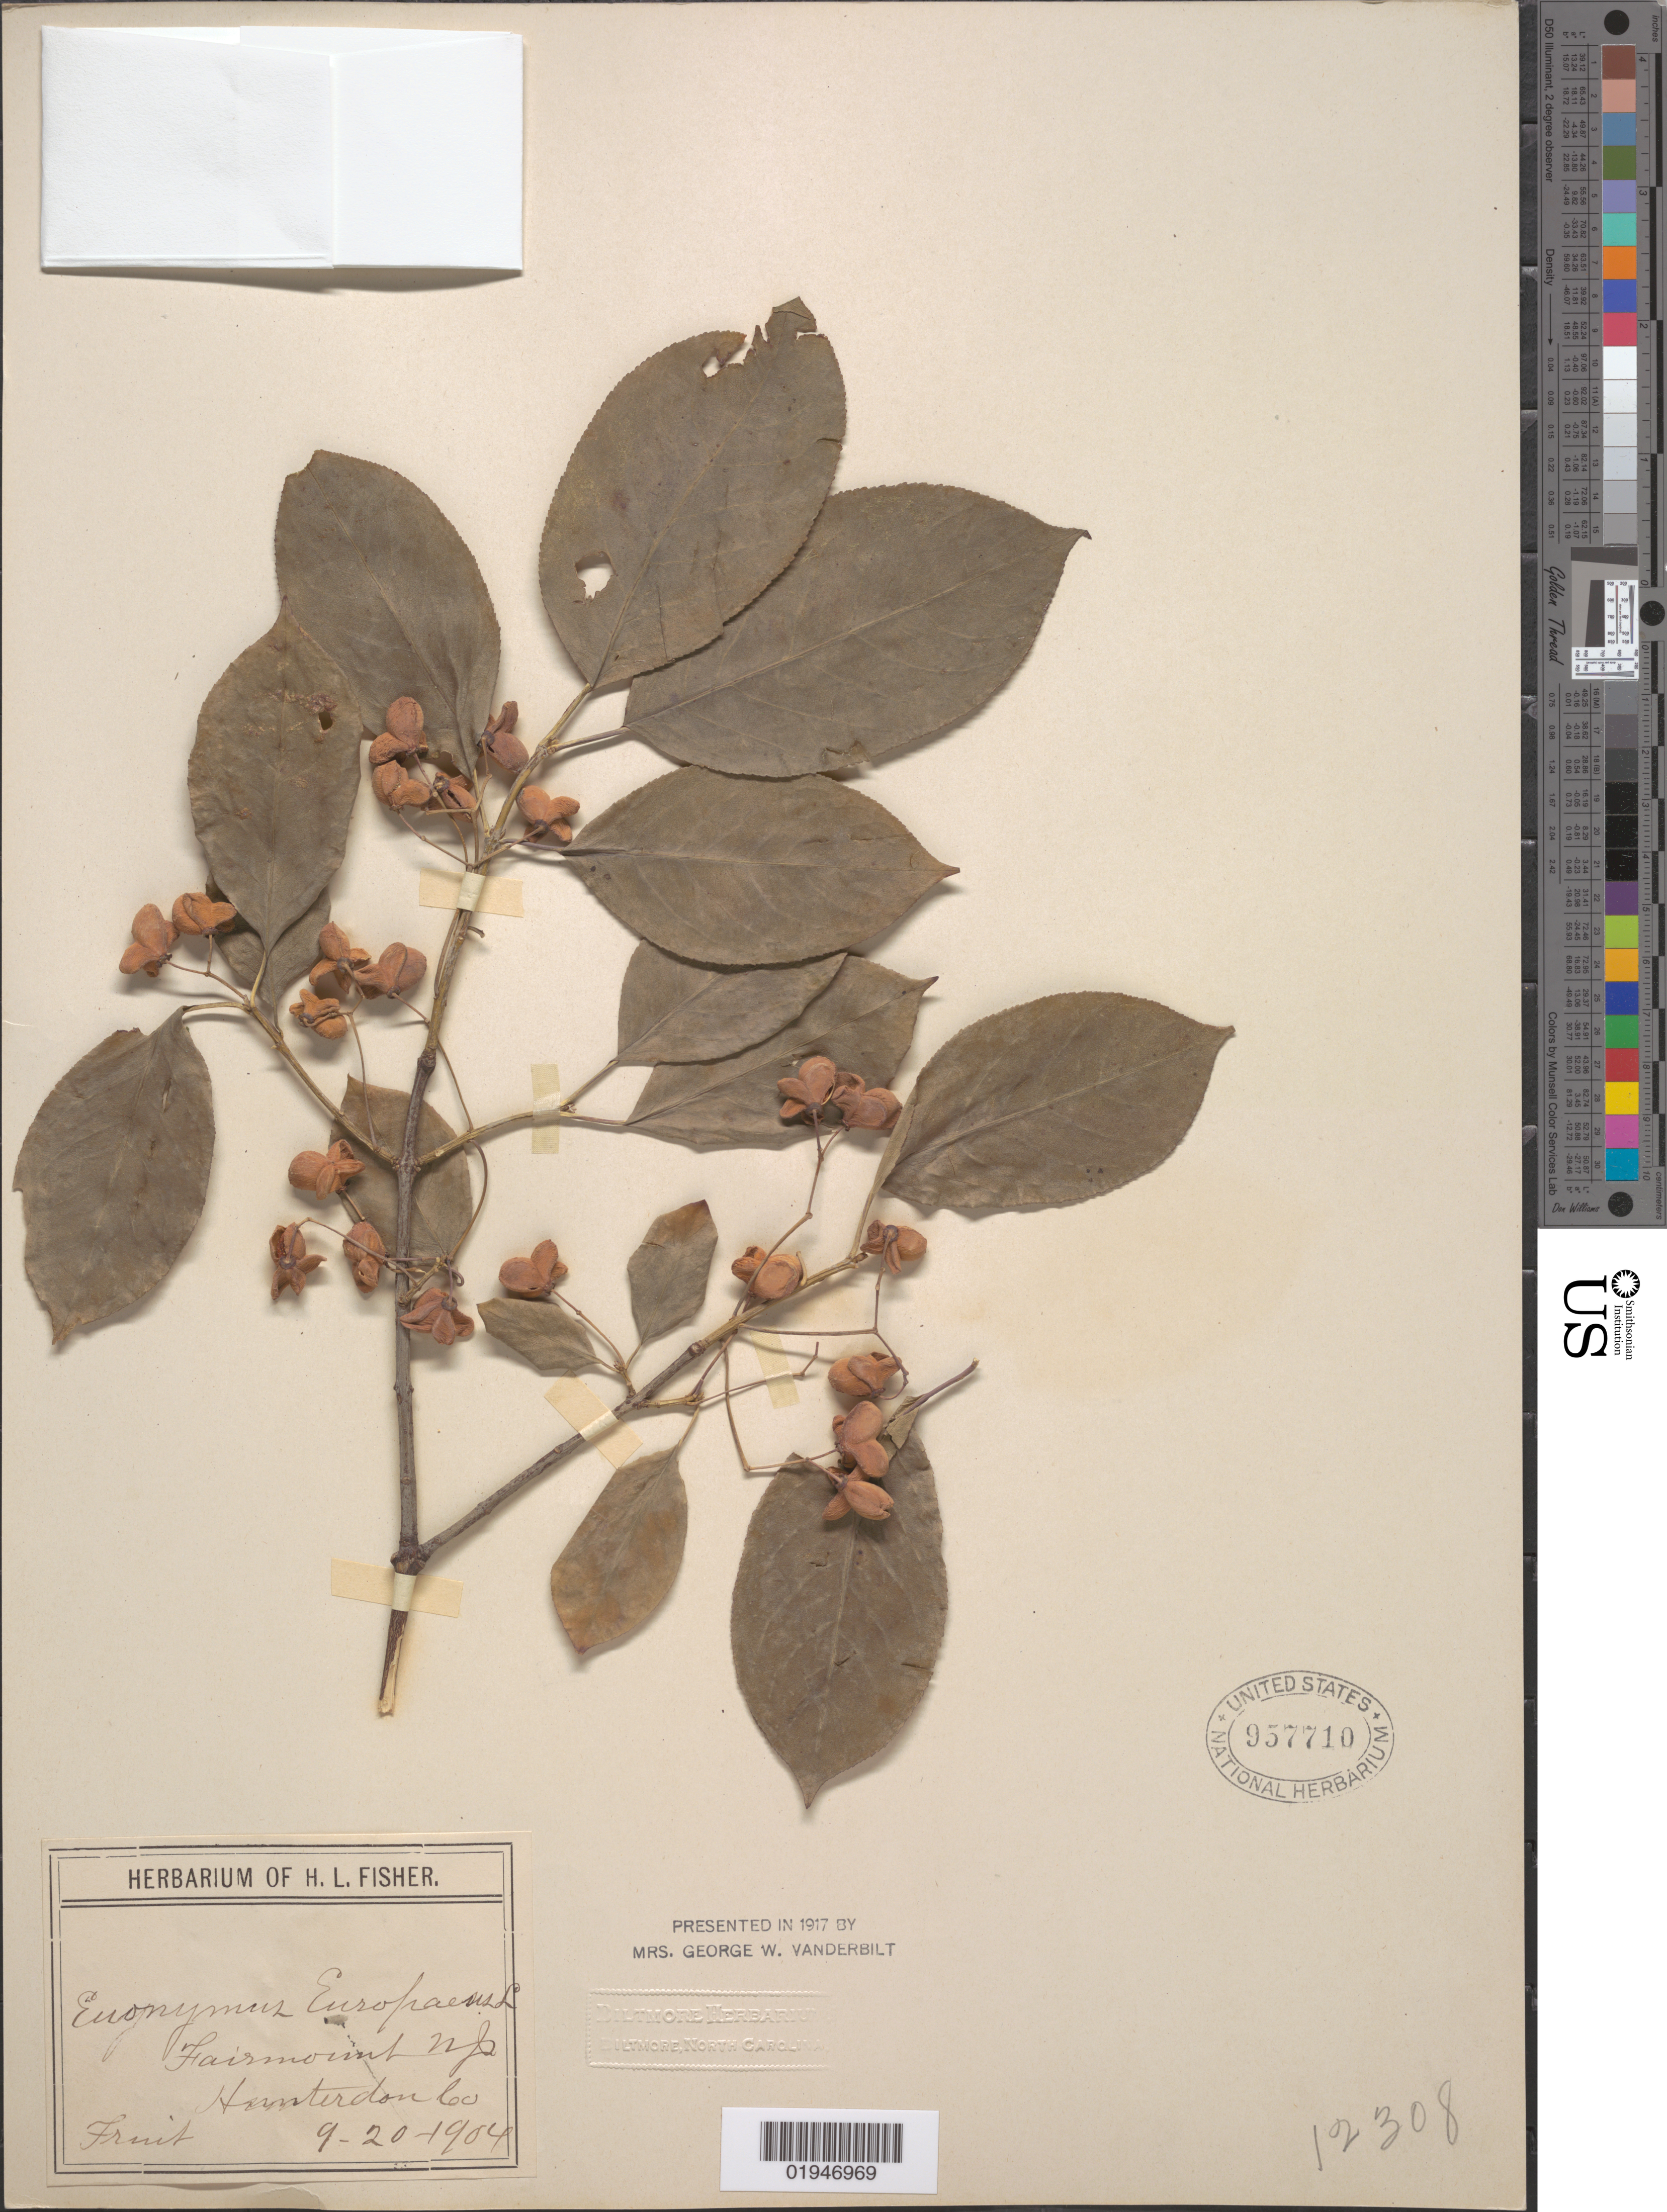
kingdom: Plantae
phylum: Tracheophyta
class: Magnoliopsida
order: Celastrales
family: Celastraceae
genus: Euonymus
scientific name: Euonymus europaeus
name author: L.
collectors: ex herb. of H. L. Fisher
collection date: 1904-09-20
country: United States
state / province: New Jersey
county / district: Hunterdon County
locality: Fairmount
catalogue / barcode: US 957710